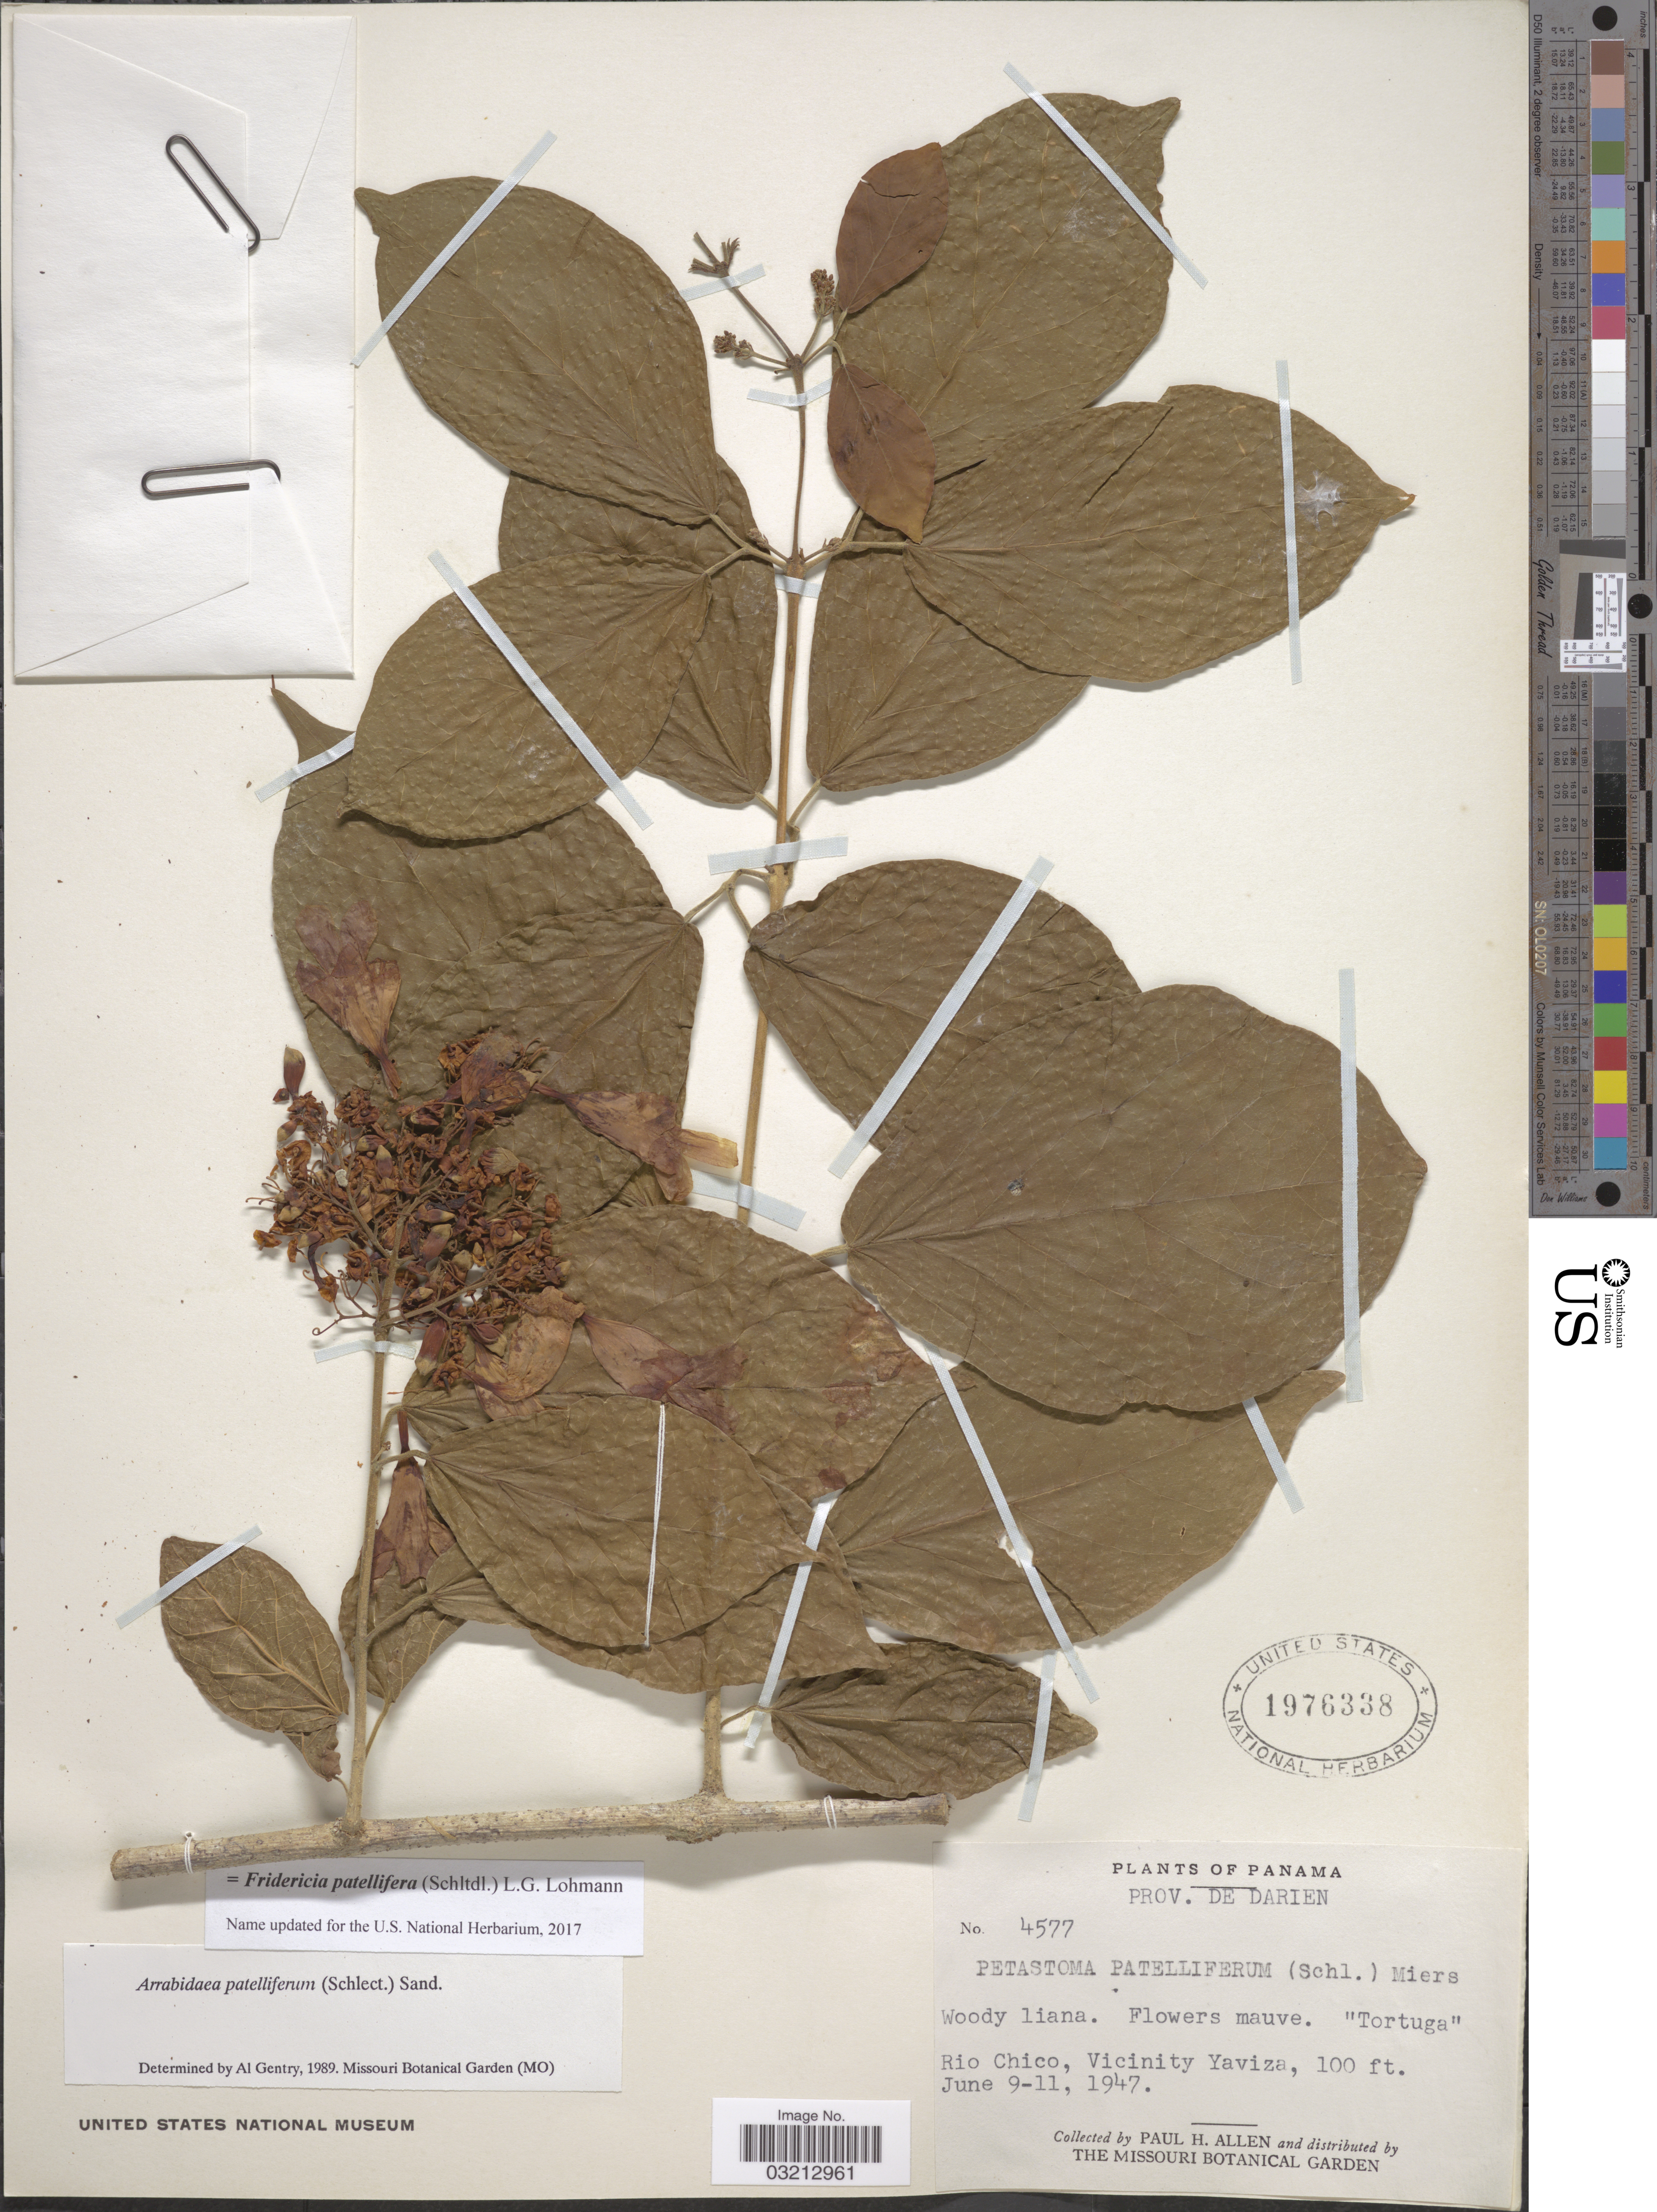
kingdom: Plantae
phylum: Tracheophyta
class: Magnoliopsida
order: Lamiales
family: Bignoniaceae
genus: Fridericia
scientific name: Fridericia patellifera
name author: (Schltdl.) L.G. Lohmann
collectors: P. H. Allen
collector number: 4577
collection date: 1947-06-09/1947-06-11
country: Panama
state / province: Darién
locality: Rio Chico, Vicinity Yaviza.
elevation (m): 30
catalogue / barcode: US 1976338